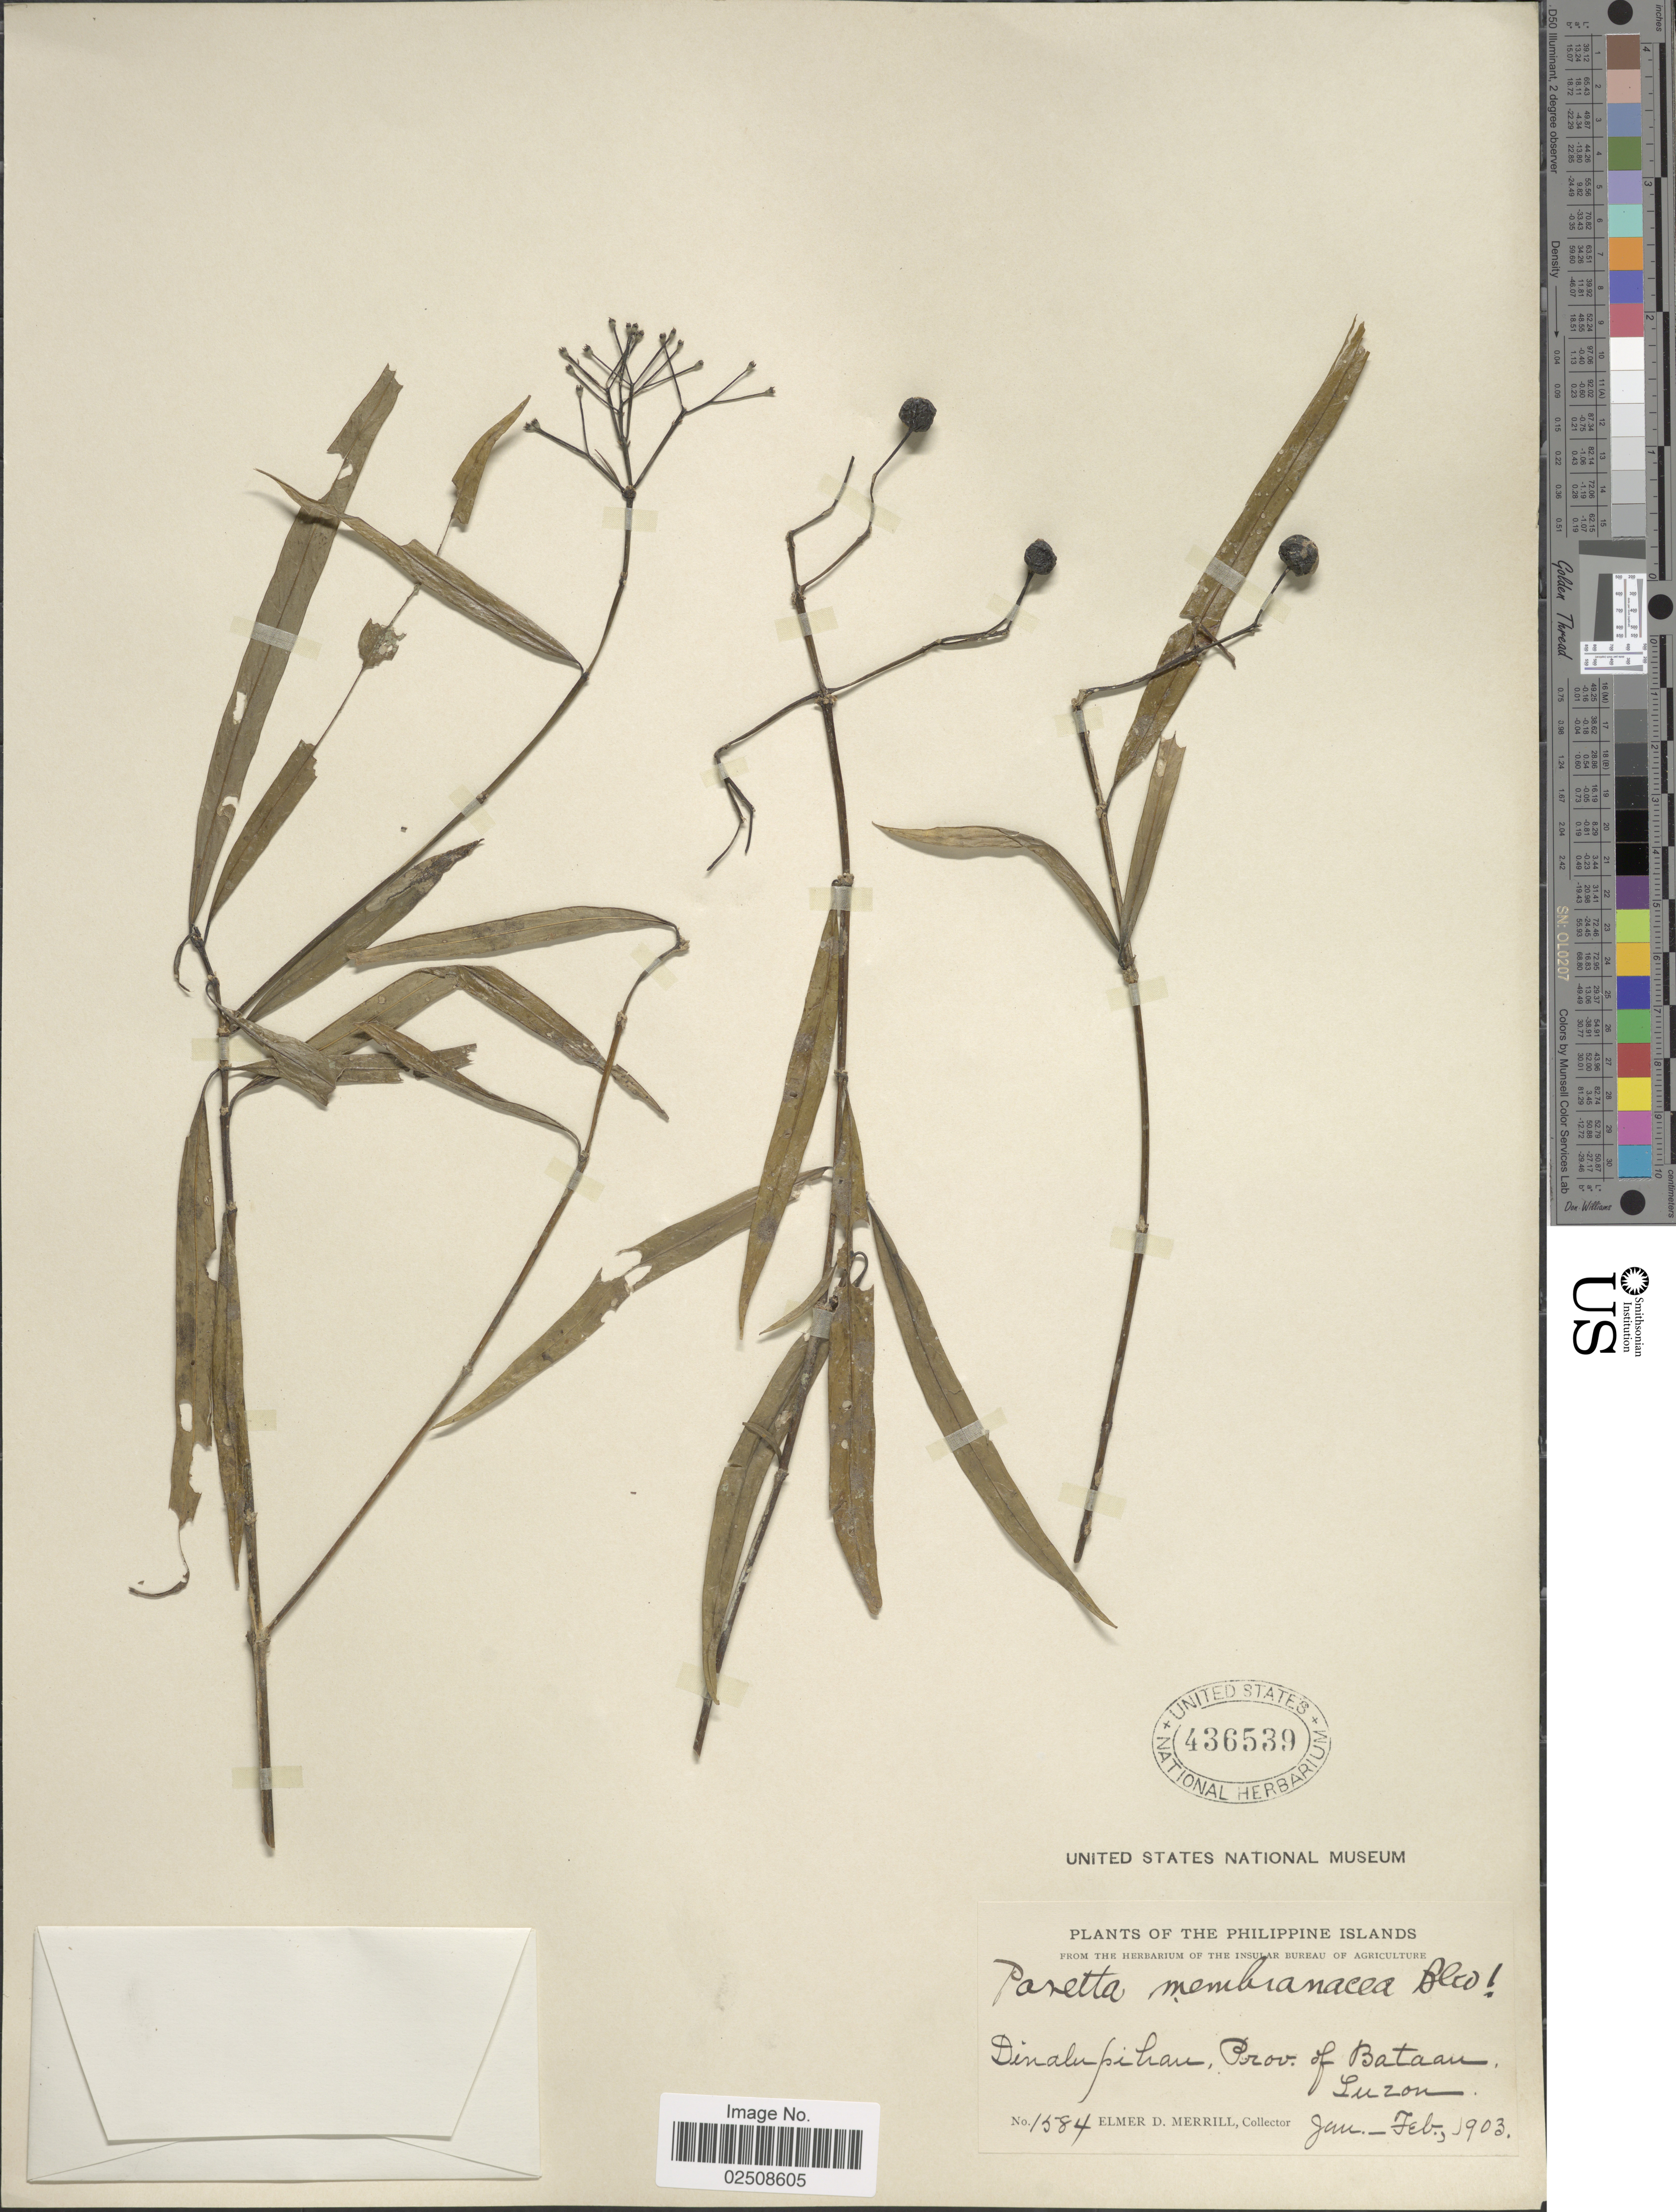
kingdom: Plantae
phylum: Tracheophyta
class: Magnoliopsida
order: Gentianales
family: Rubiaceae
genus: Pavetta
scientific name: Pavetta membranacea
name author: Blanco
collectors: E. D. Merrill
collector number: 1584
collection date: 1903-01/1903-02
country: Philippines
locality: Philippine Islands. Dinalupihau, Prov. of Bataan. Luzon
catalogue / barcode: US 436539